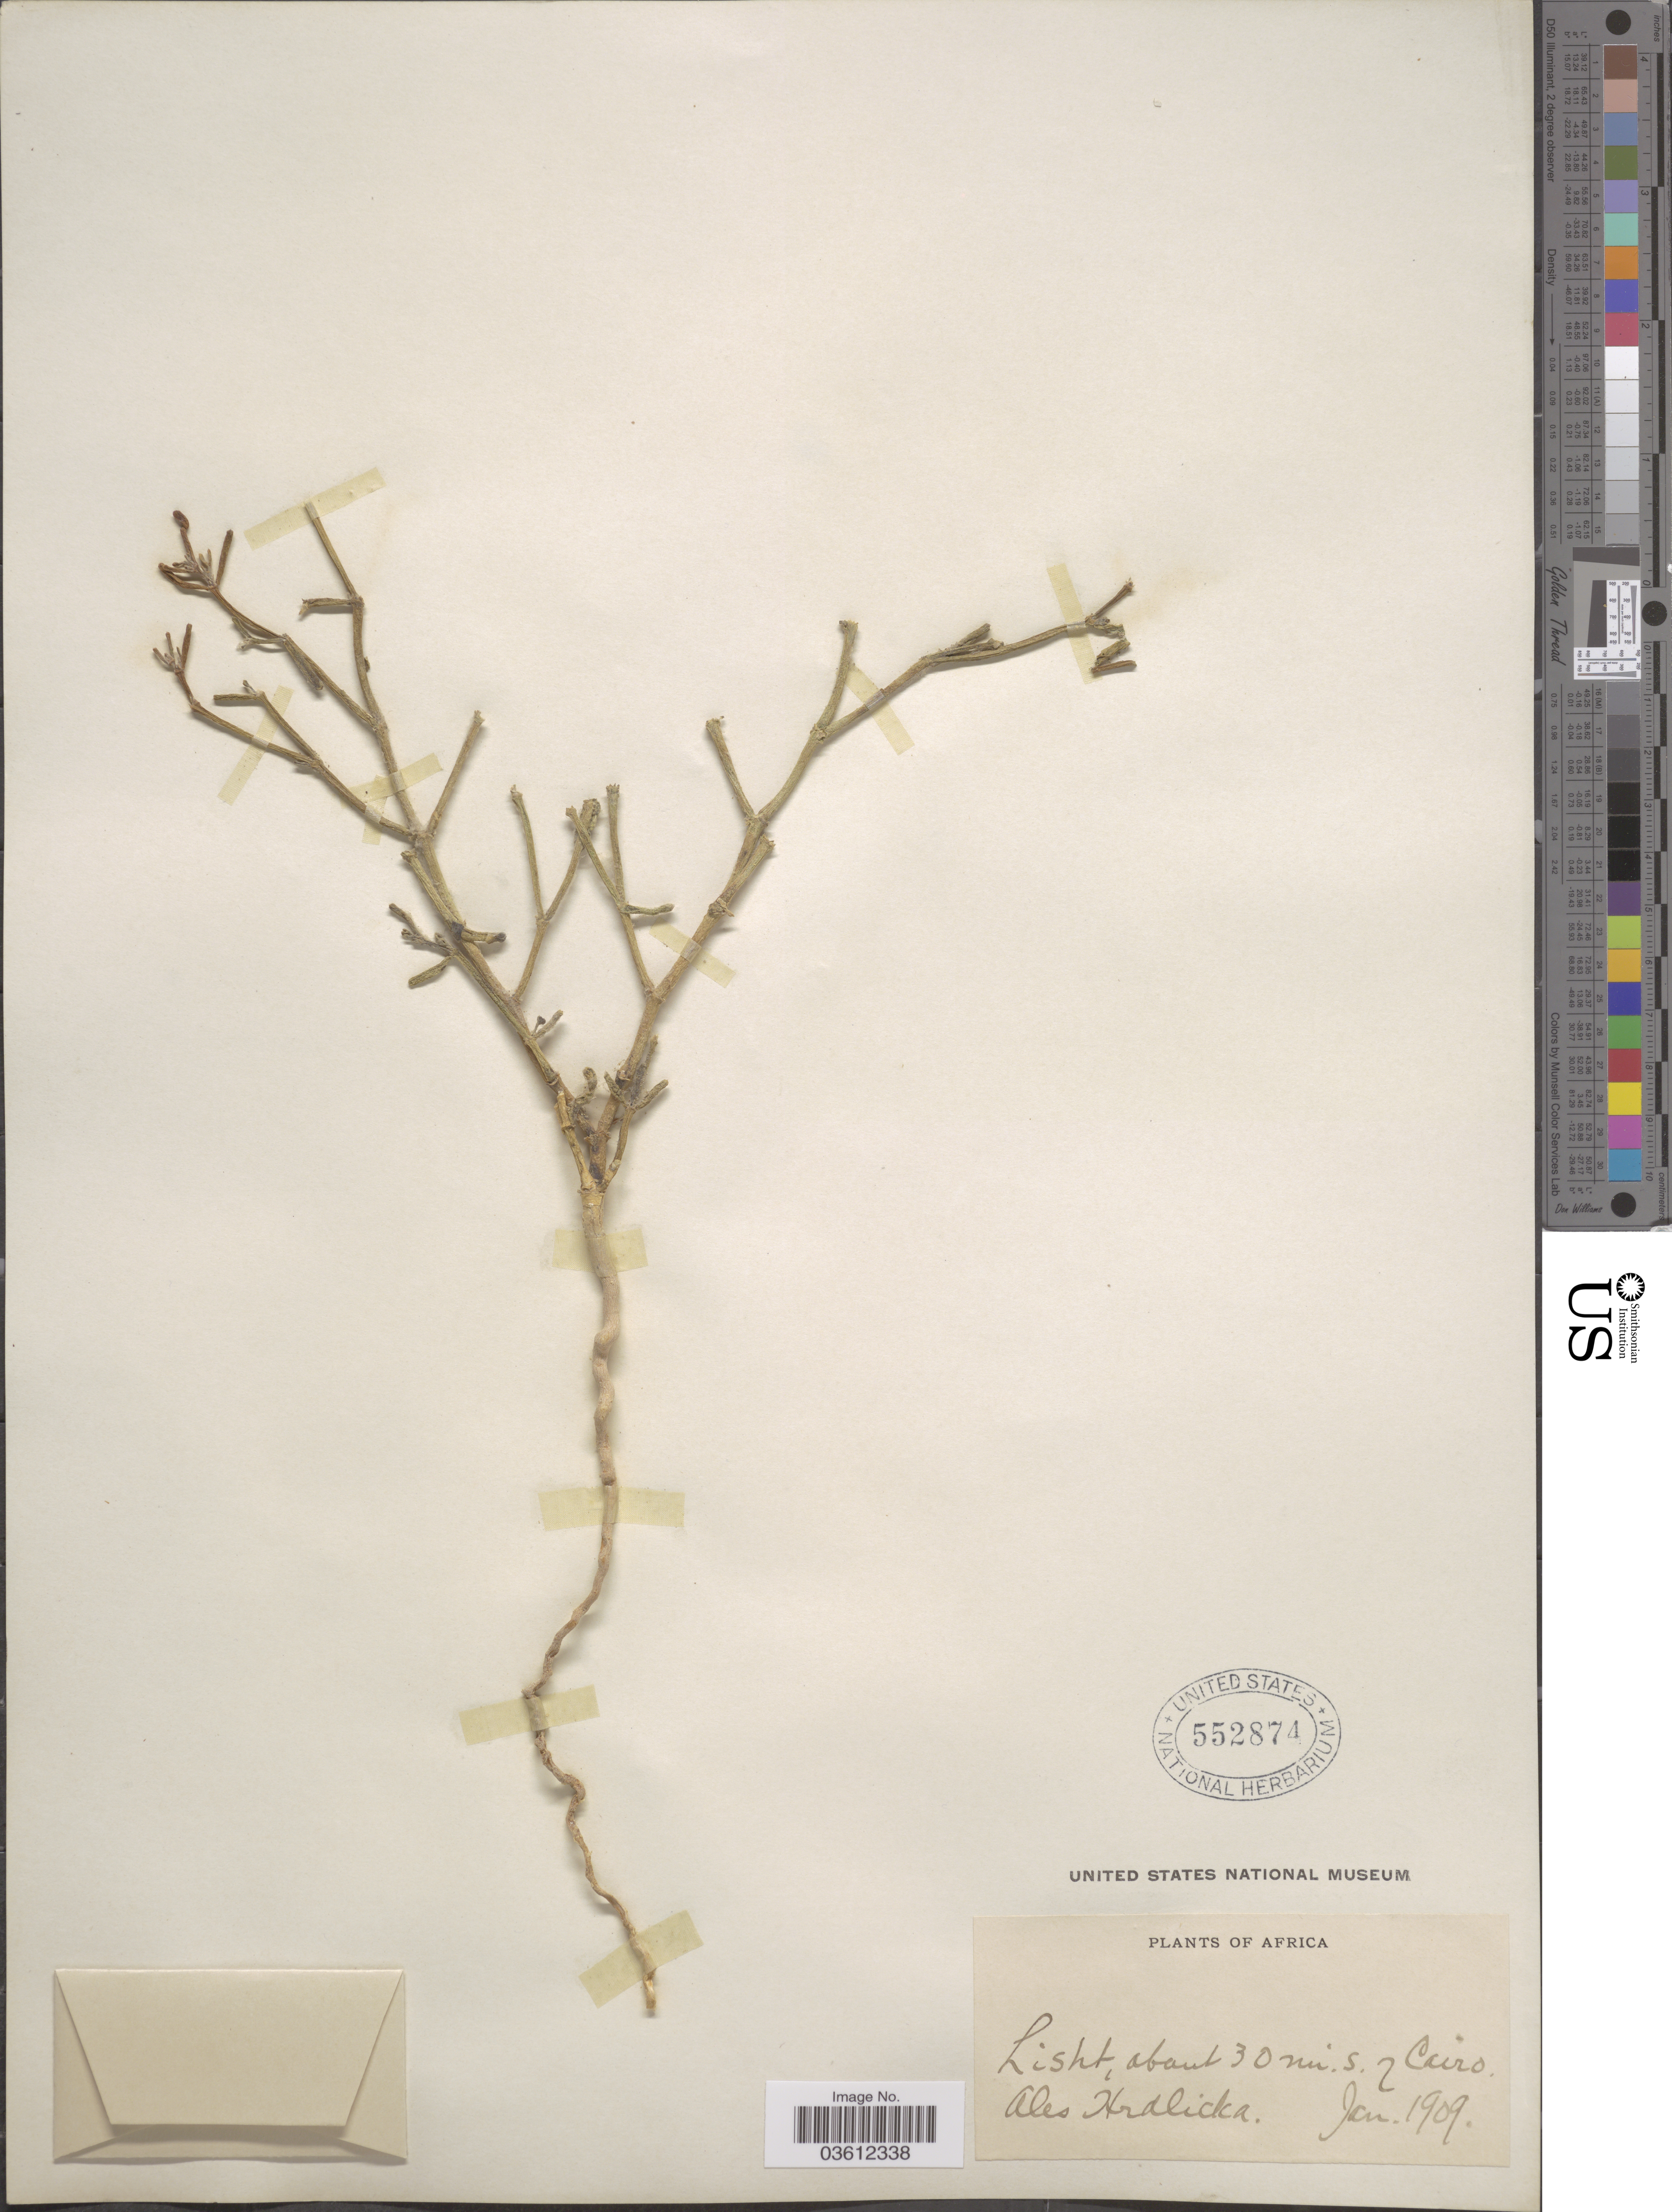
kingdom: Plantae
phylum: Tracheophyta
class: Magnoliopsida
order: Caryophyllales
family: Aizoaceae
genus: Mesembryanthemum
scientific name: Mesembryanthemum sp.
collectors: A. Hrdlicka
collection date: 1909-01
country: Egypt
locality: Africa. Lisht, about 30 mi. s. of Cairo.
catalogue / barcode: US 552874